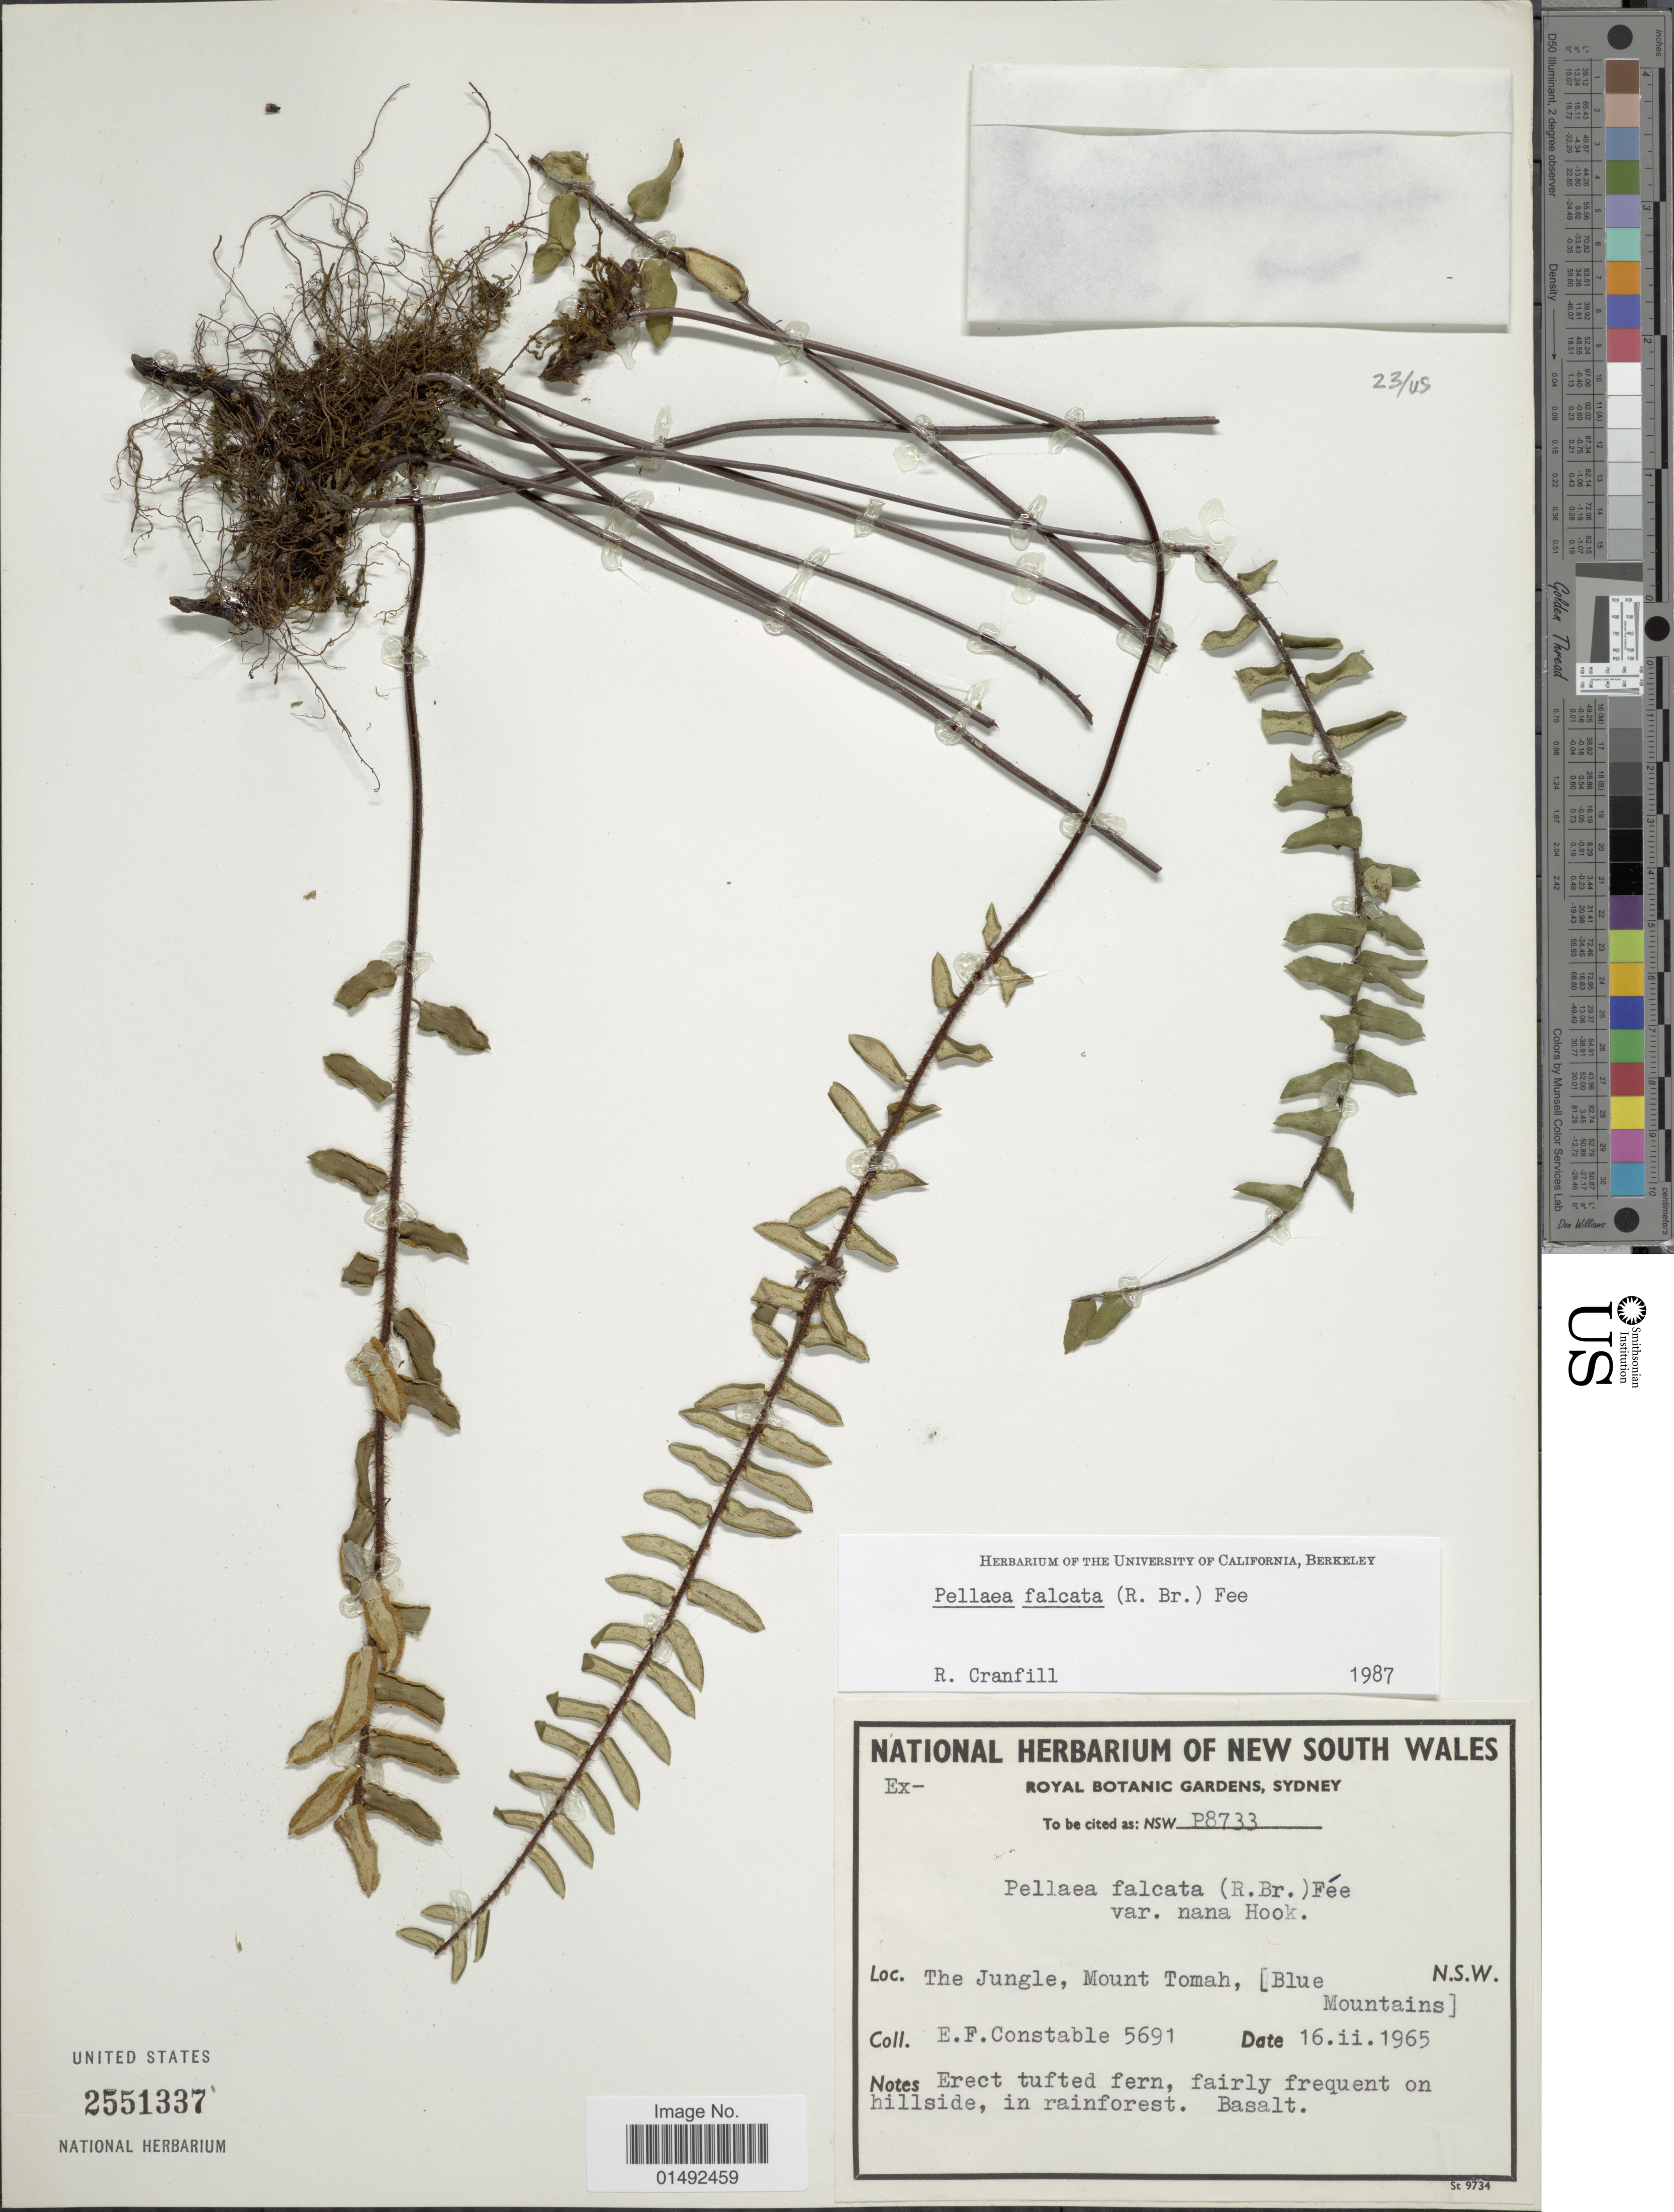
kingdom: Plantae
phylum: Tracheophyta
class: Polypodiopsida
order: Polypodiales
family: Pteridaceae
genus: Pellaea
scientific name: Pellaea falcata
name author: Fée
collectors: E. F. Constable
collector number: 5691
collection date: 1965-02-16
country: Australia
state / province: New South Wales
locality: The Jungle, Mount Tomah, [Blue Mountains]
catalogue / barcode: US 2551337